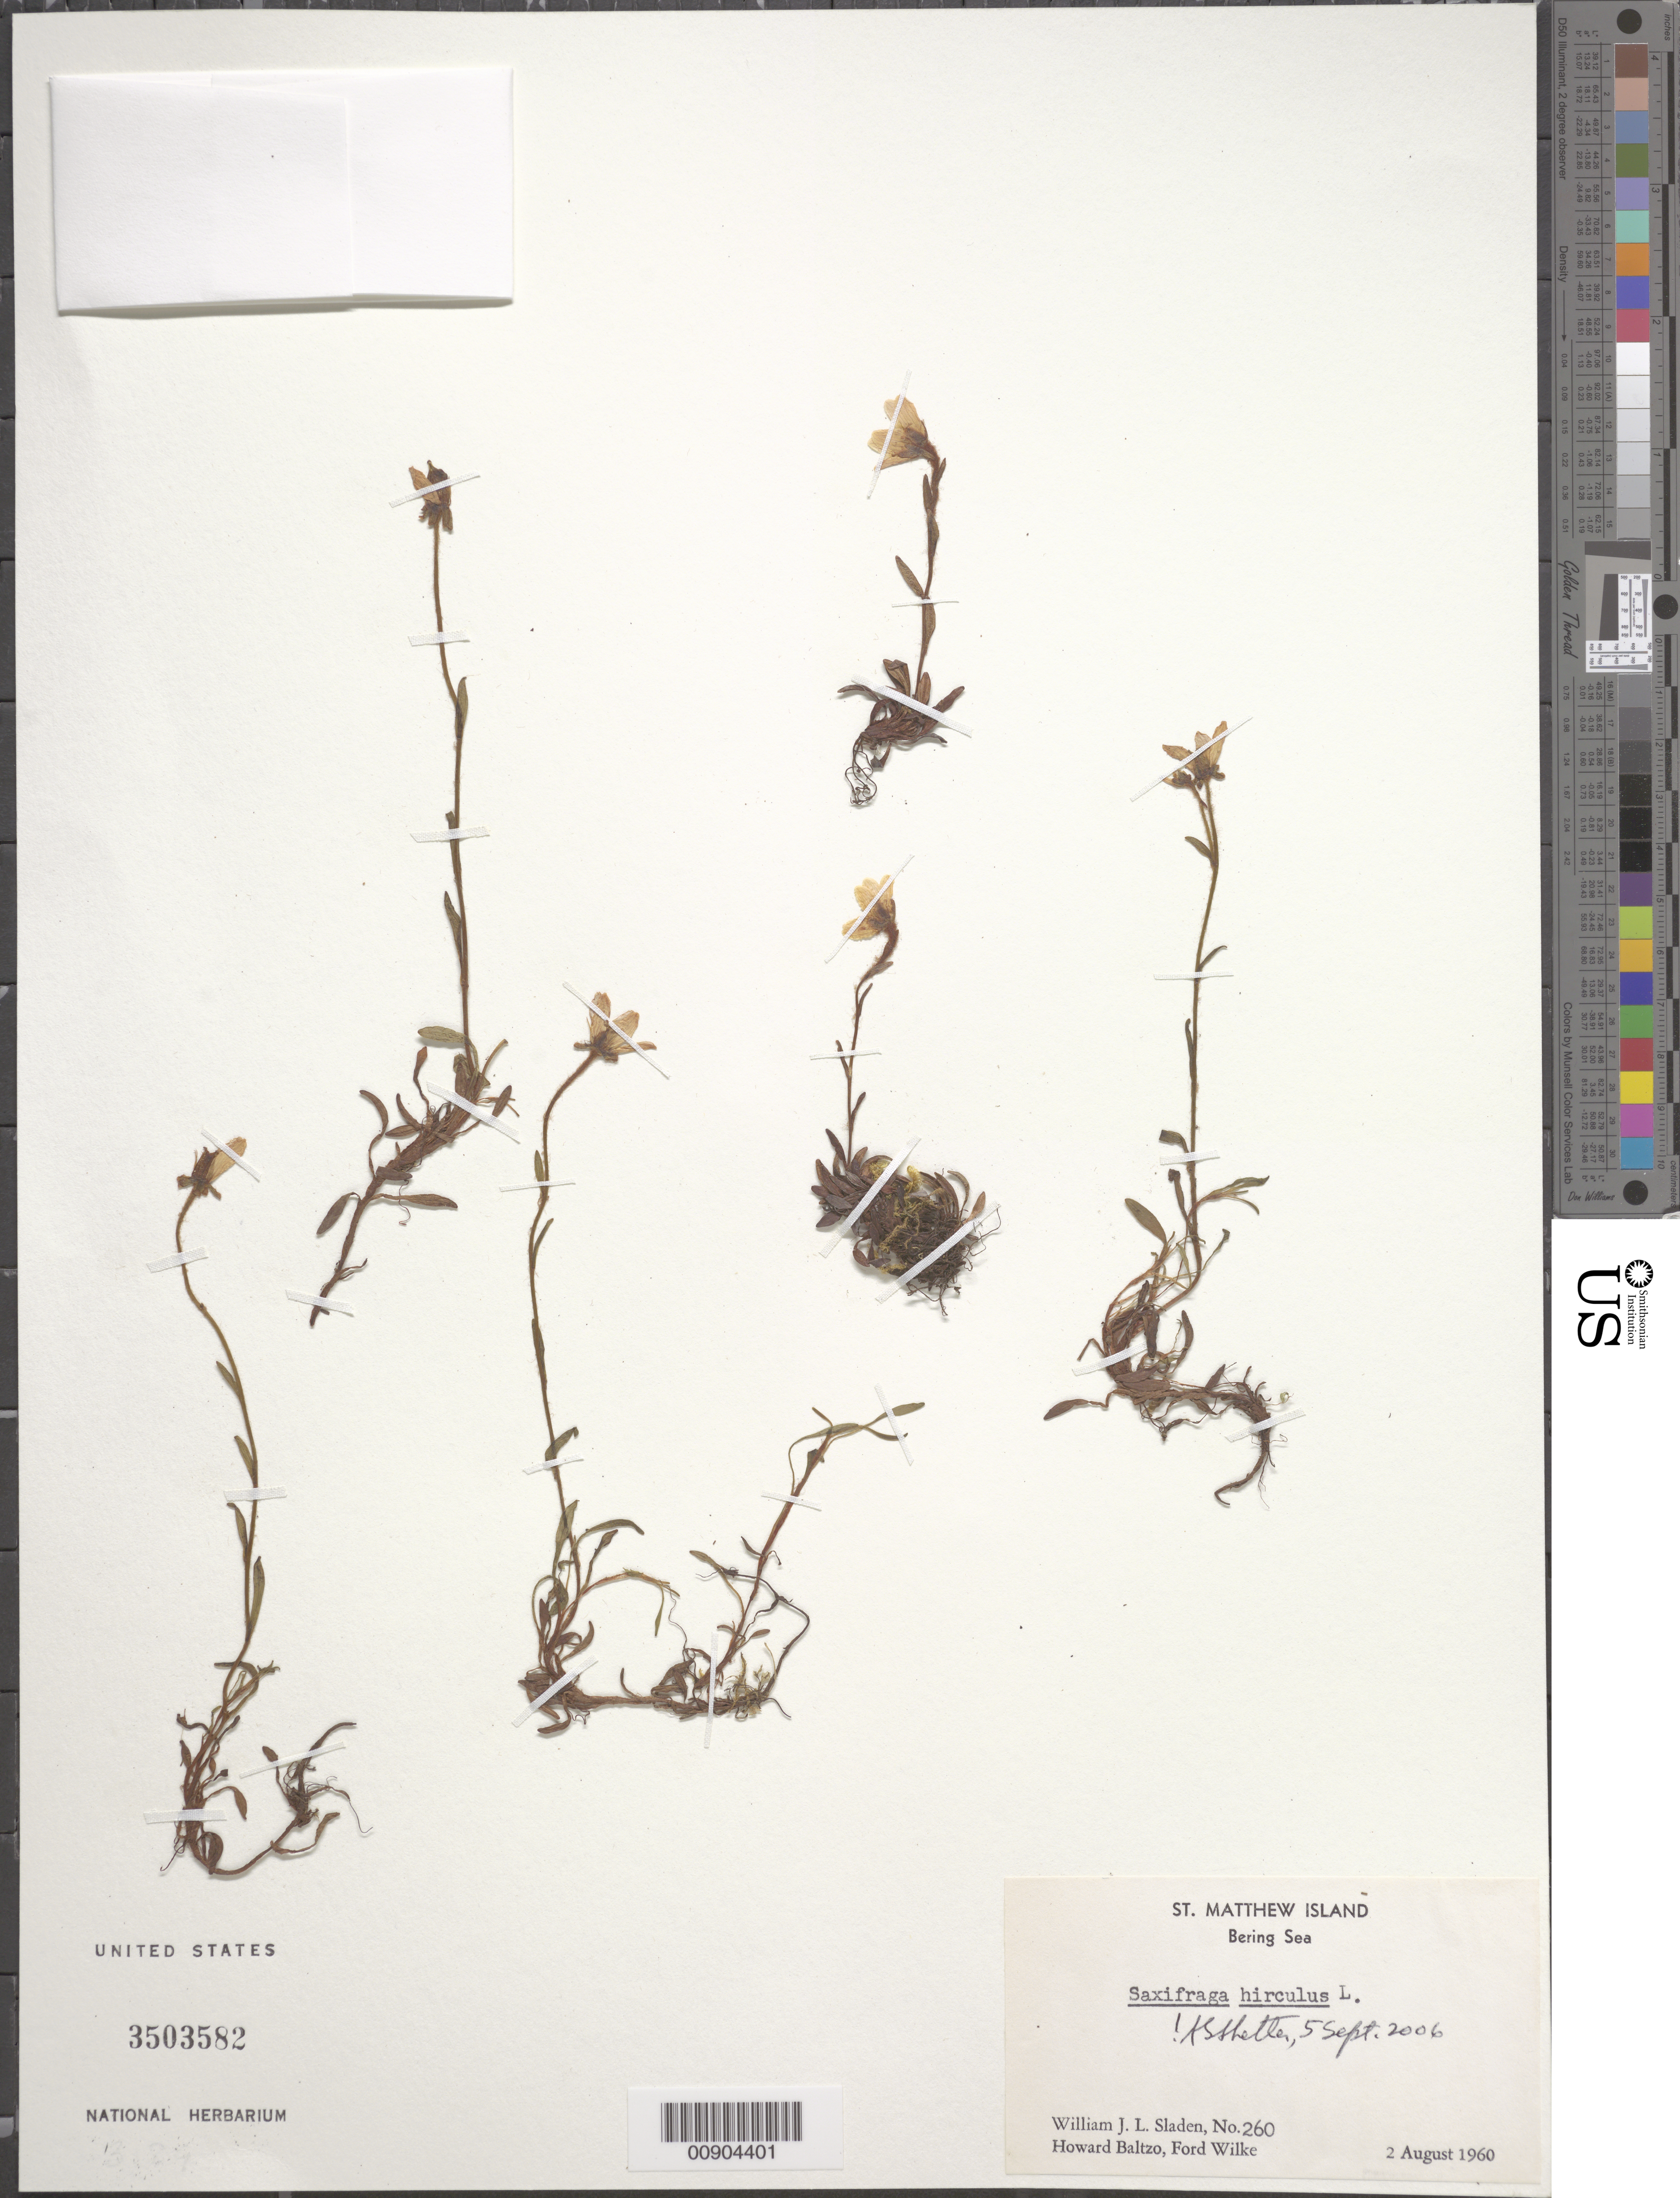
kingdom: Plantae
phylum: Tracheophyta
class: Magnoliopsida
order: Saxifragales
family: Saxifragaceae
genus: Saxifraga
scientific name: Saxifraga hirculus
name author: L.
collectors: W. Sladen, H. Baltzo & F. Wilke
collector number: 260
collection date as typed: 02 Aug 1960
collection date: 1960-08-02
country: United States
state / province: Alaska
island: St. Matthew Island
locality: St. Matthew Island, Bering Sea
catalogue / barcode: US 3503582